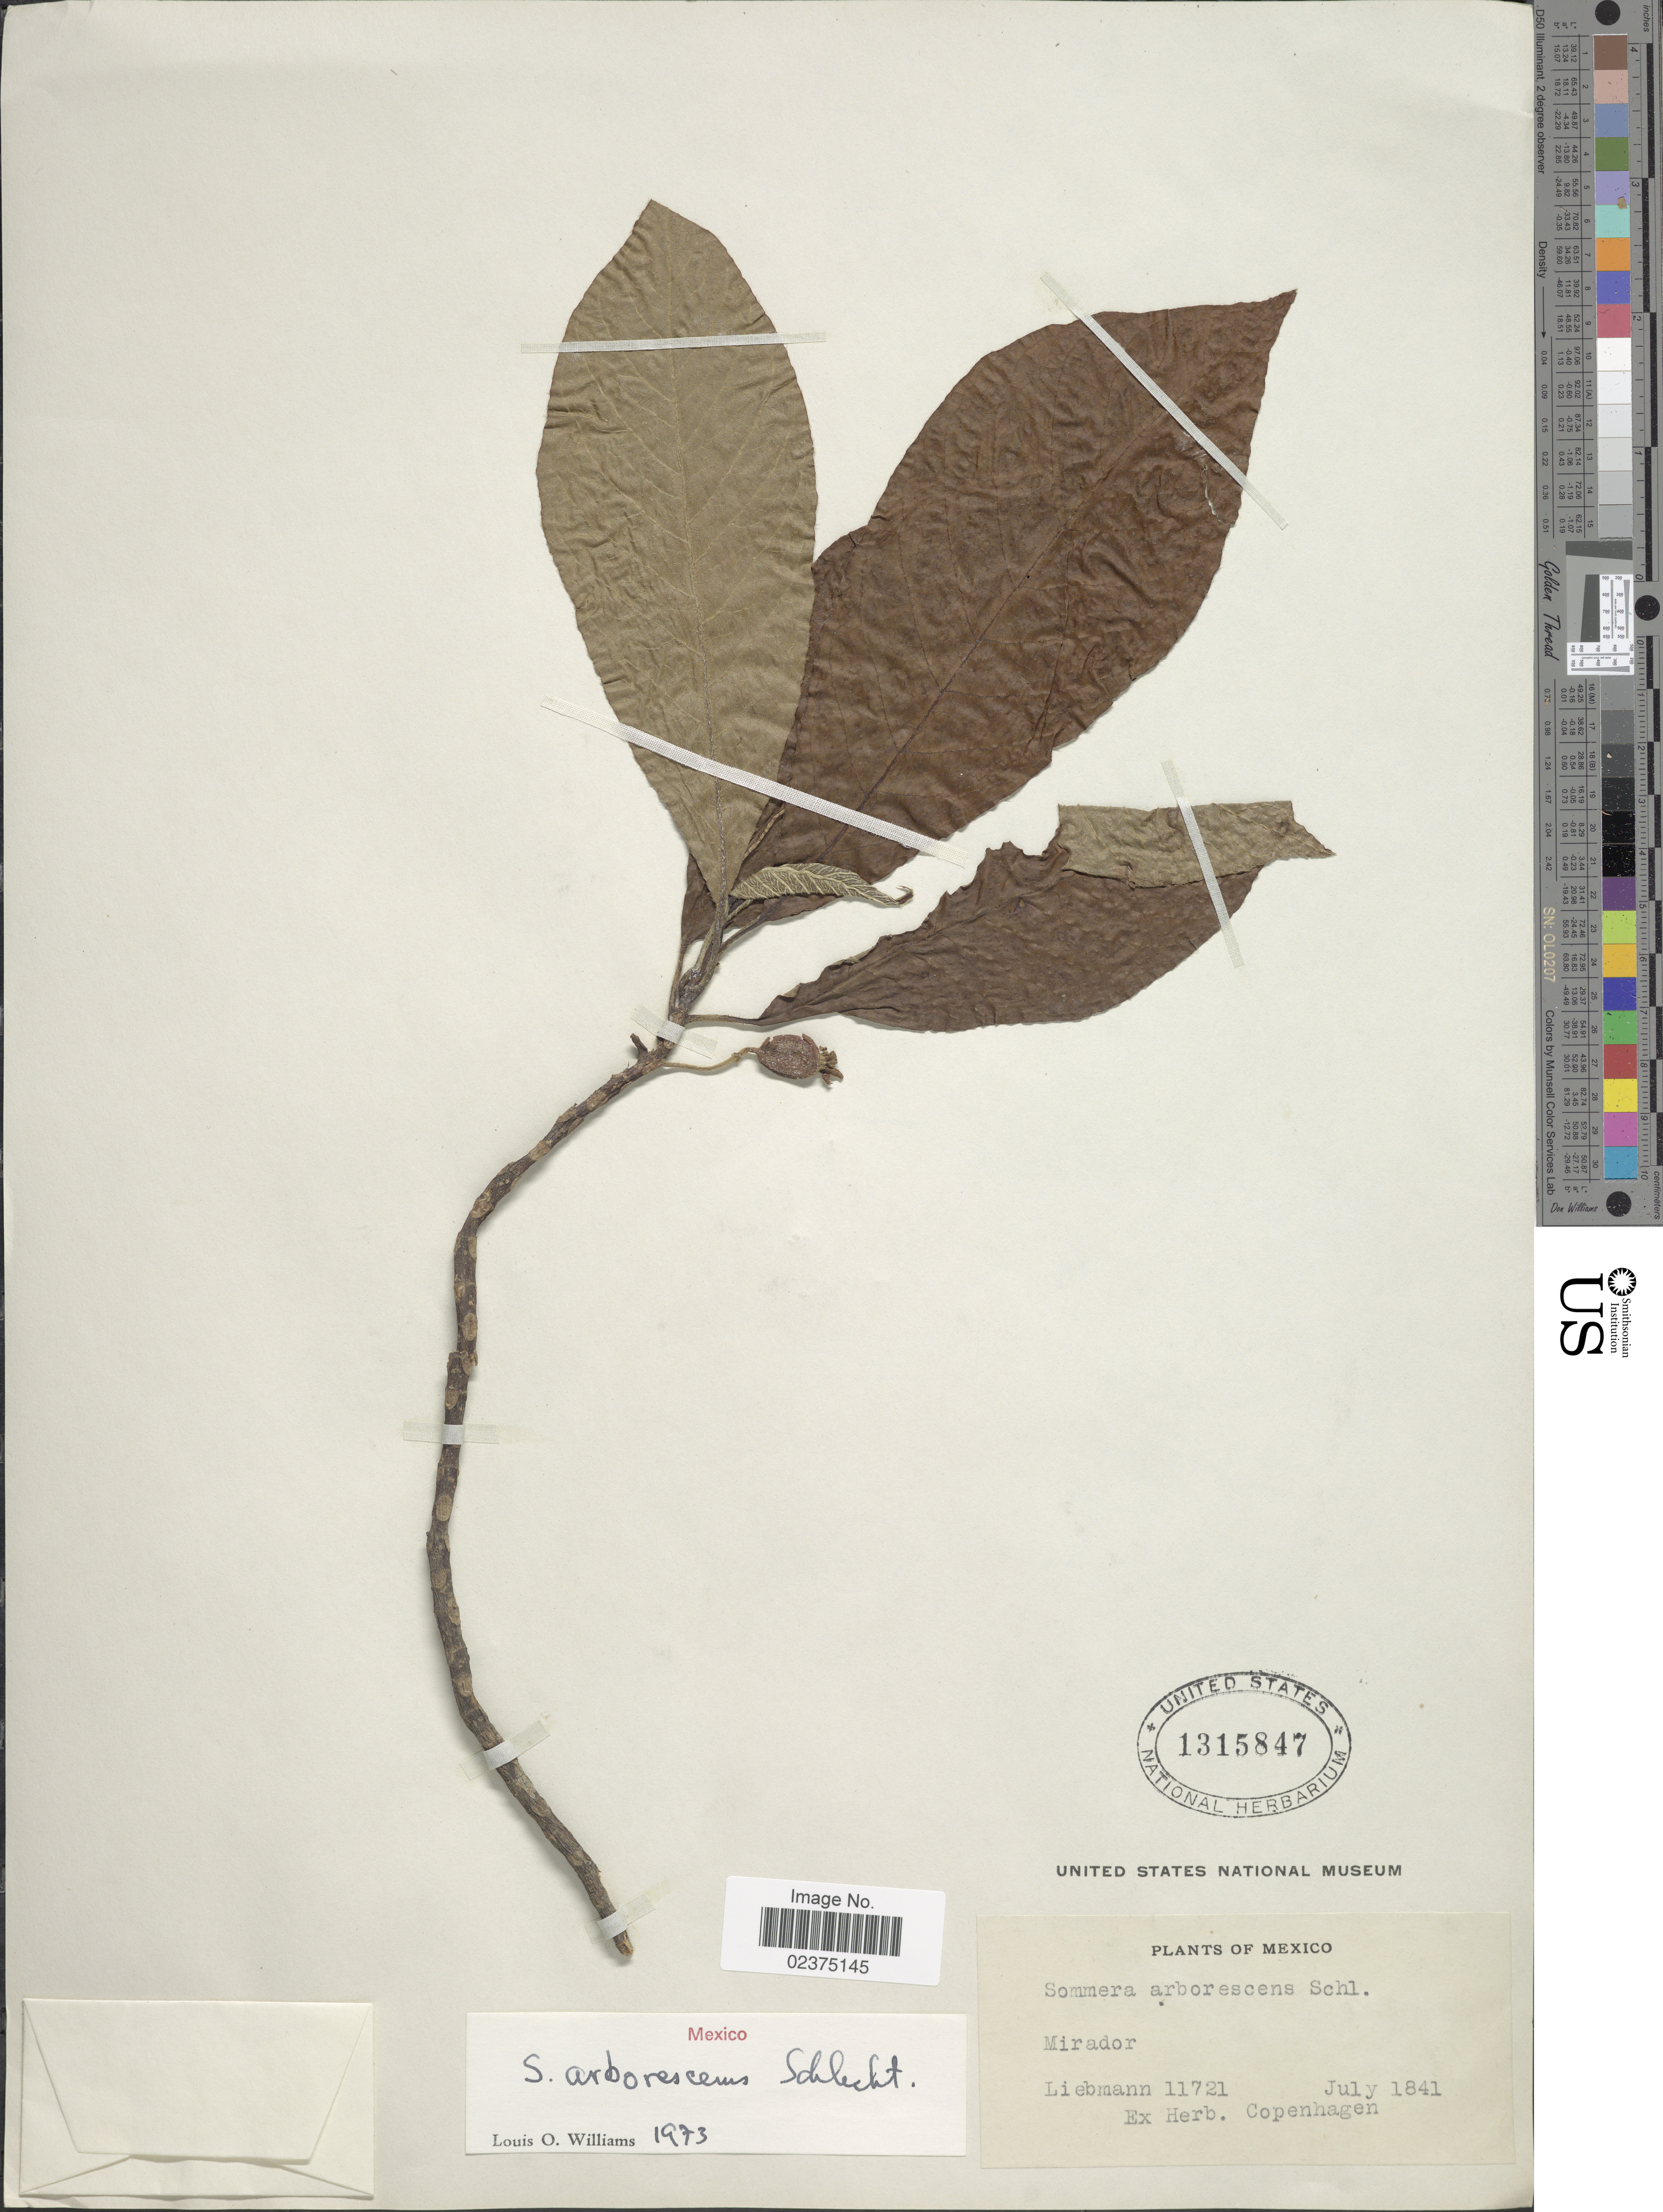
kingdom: Plantae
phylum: Tracheophyta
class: Magnoliopsida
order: Gentianales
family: Rubiaceae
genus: Sommera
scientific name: Sommera arborescens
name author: Schltdl.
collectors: Liebmann, --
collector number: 11721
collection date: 1841-07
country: Mexico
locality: Mirador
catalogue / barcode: US 1315847